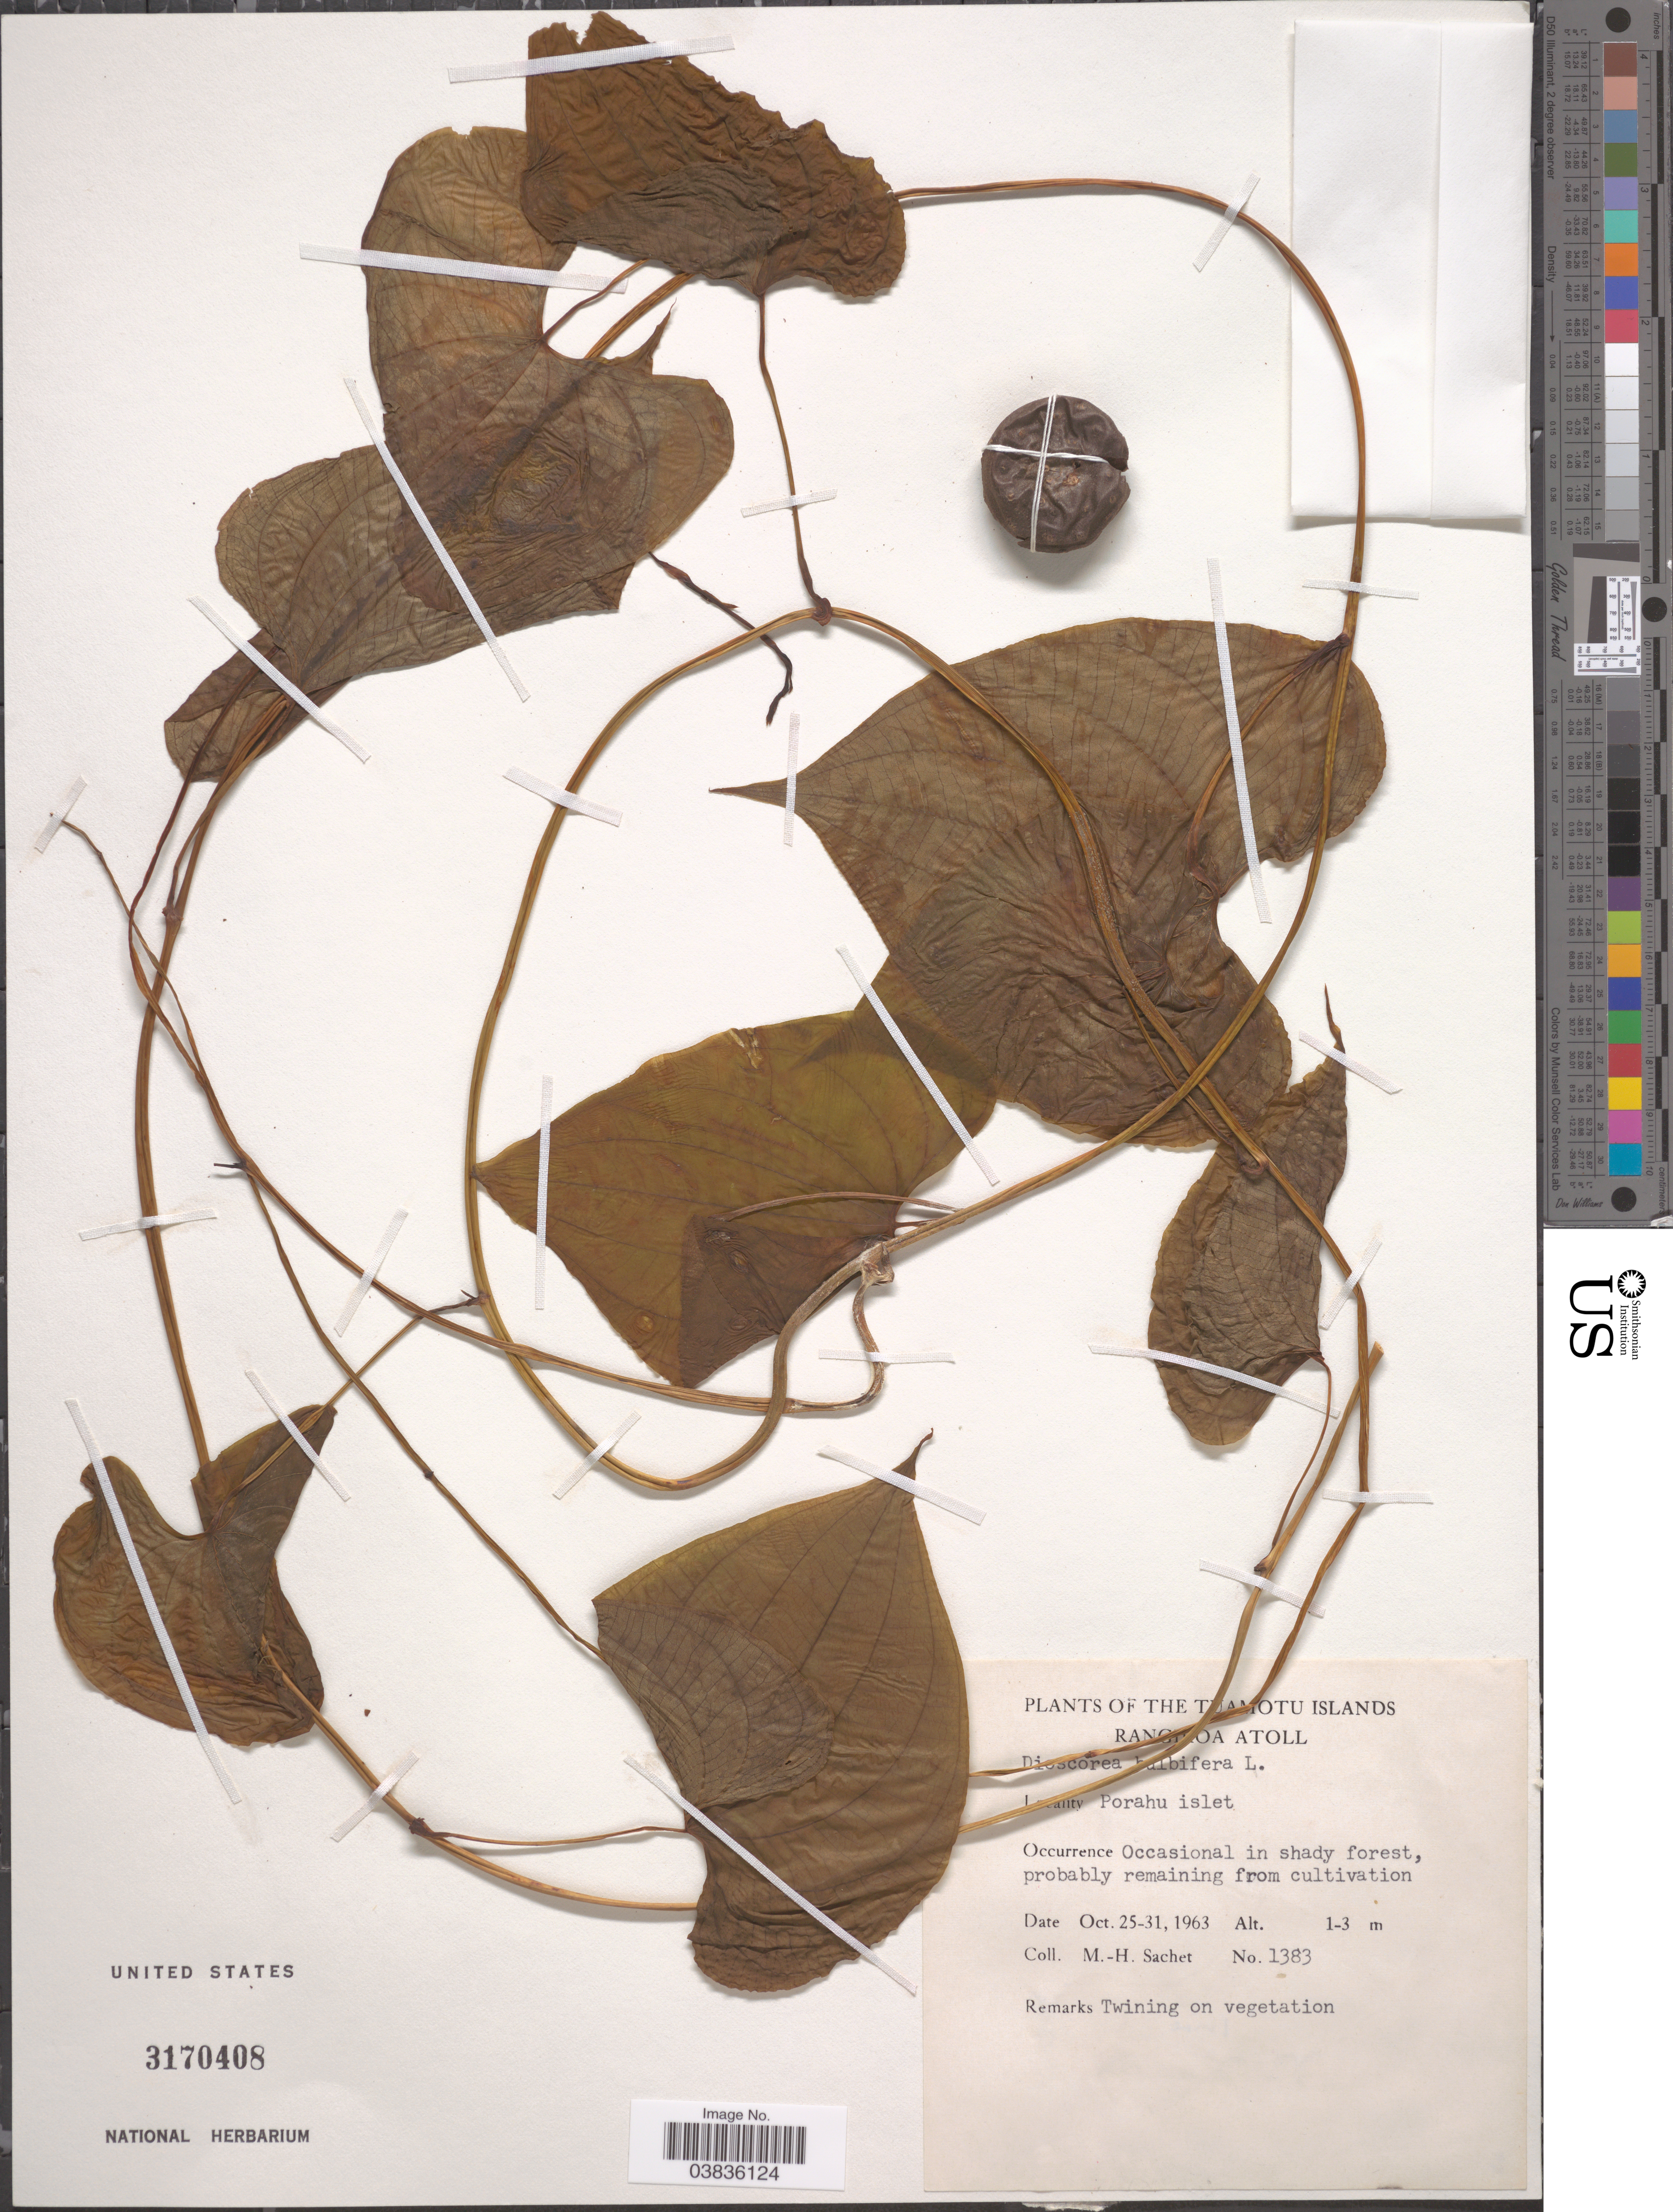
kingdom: Plantae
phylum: Tracheophyta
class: Liliopsida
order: Dioscoreales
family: Dioscoreaceae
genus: Dioscorea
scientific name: Dioscorea bulbifera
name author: L.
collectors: M.-H. Sachet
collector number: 1383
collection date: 1963-10-25/1963-10-31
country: French Polynesia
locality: The [illegible text]otu Islands. Rangiroa Atoll. Porahu islet.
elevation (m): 1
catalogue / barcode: US 3170408